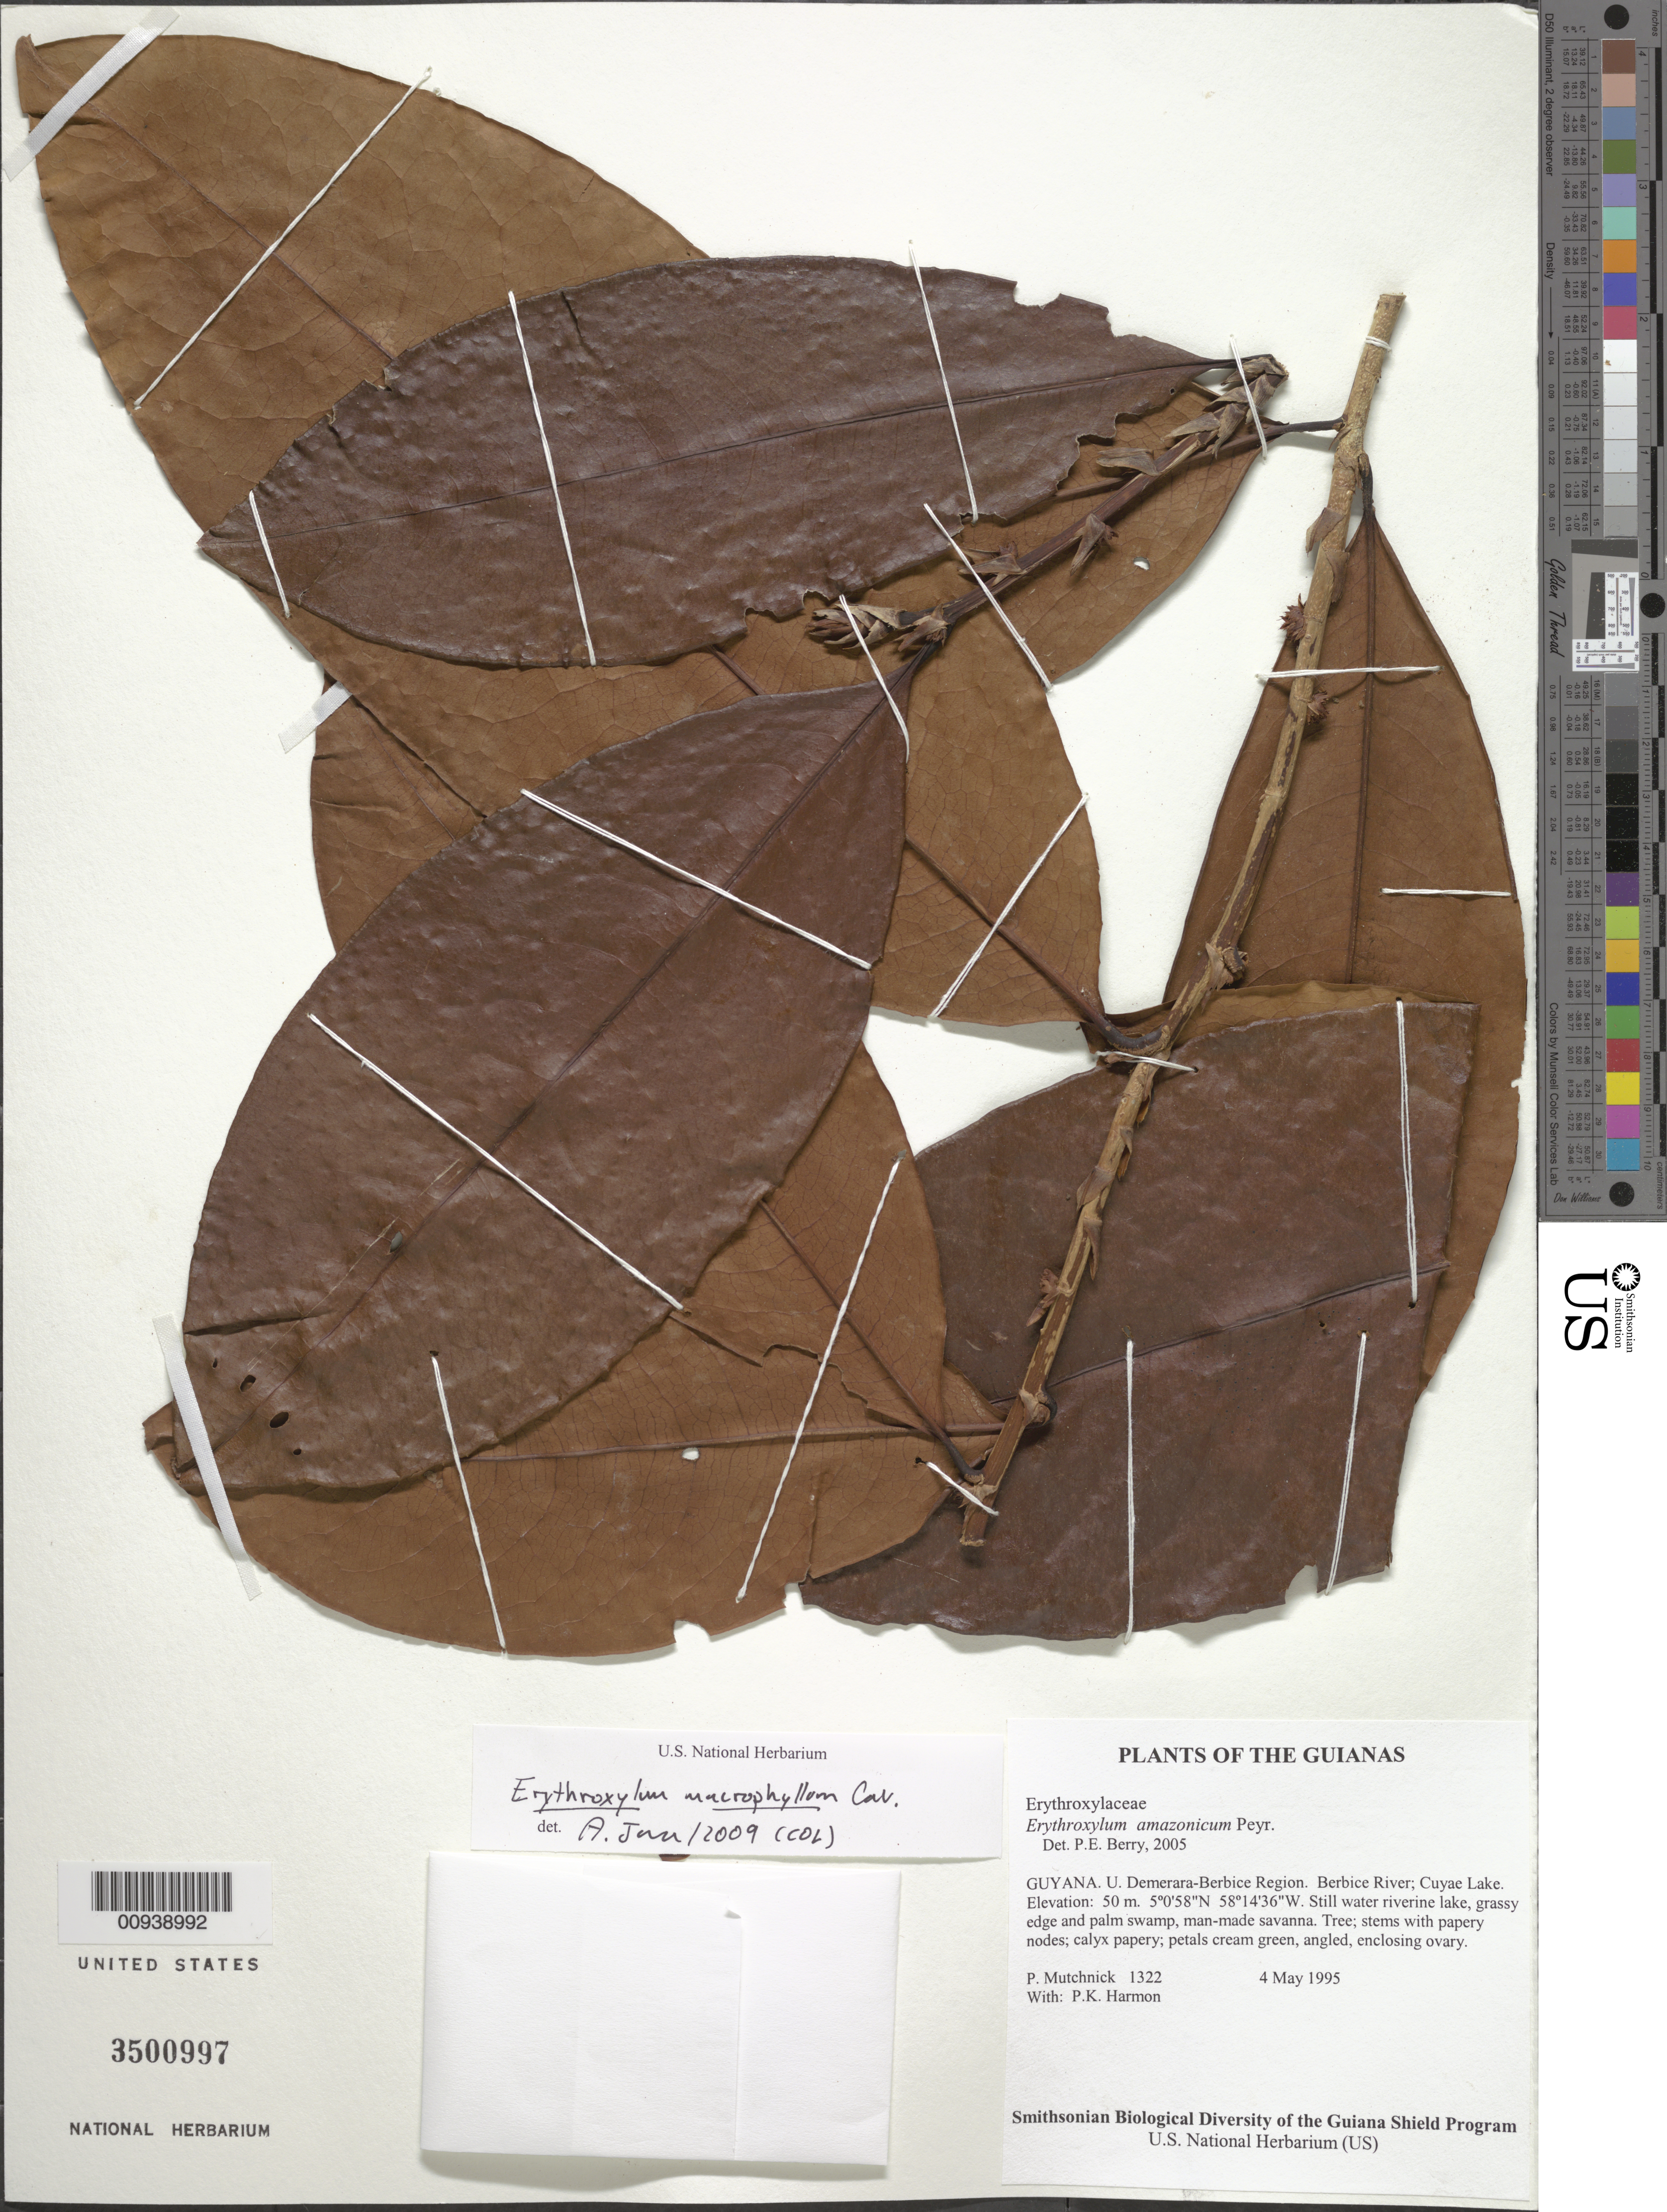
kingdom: Plantae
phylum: Tracheophyta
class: Magnoliopsida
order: Malpighiales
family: Erythroxylaceae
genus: Erythroxylum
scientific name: Erythroxylum macrophyllum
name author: Cav.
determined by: Java, A.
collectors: P. Mutchnick & P. Harmon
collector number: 1322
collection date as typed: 4 May 1995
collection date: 1995-05-04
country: Guyana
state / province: U. Demerara-Berbice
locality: Berbice River; Cuyae Lake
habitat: Still water riverine lake, grassy edge and palm swamp, man-made savanna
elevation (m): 50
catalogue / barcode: US 3500997